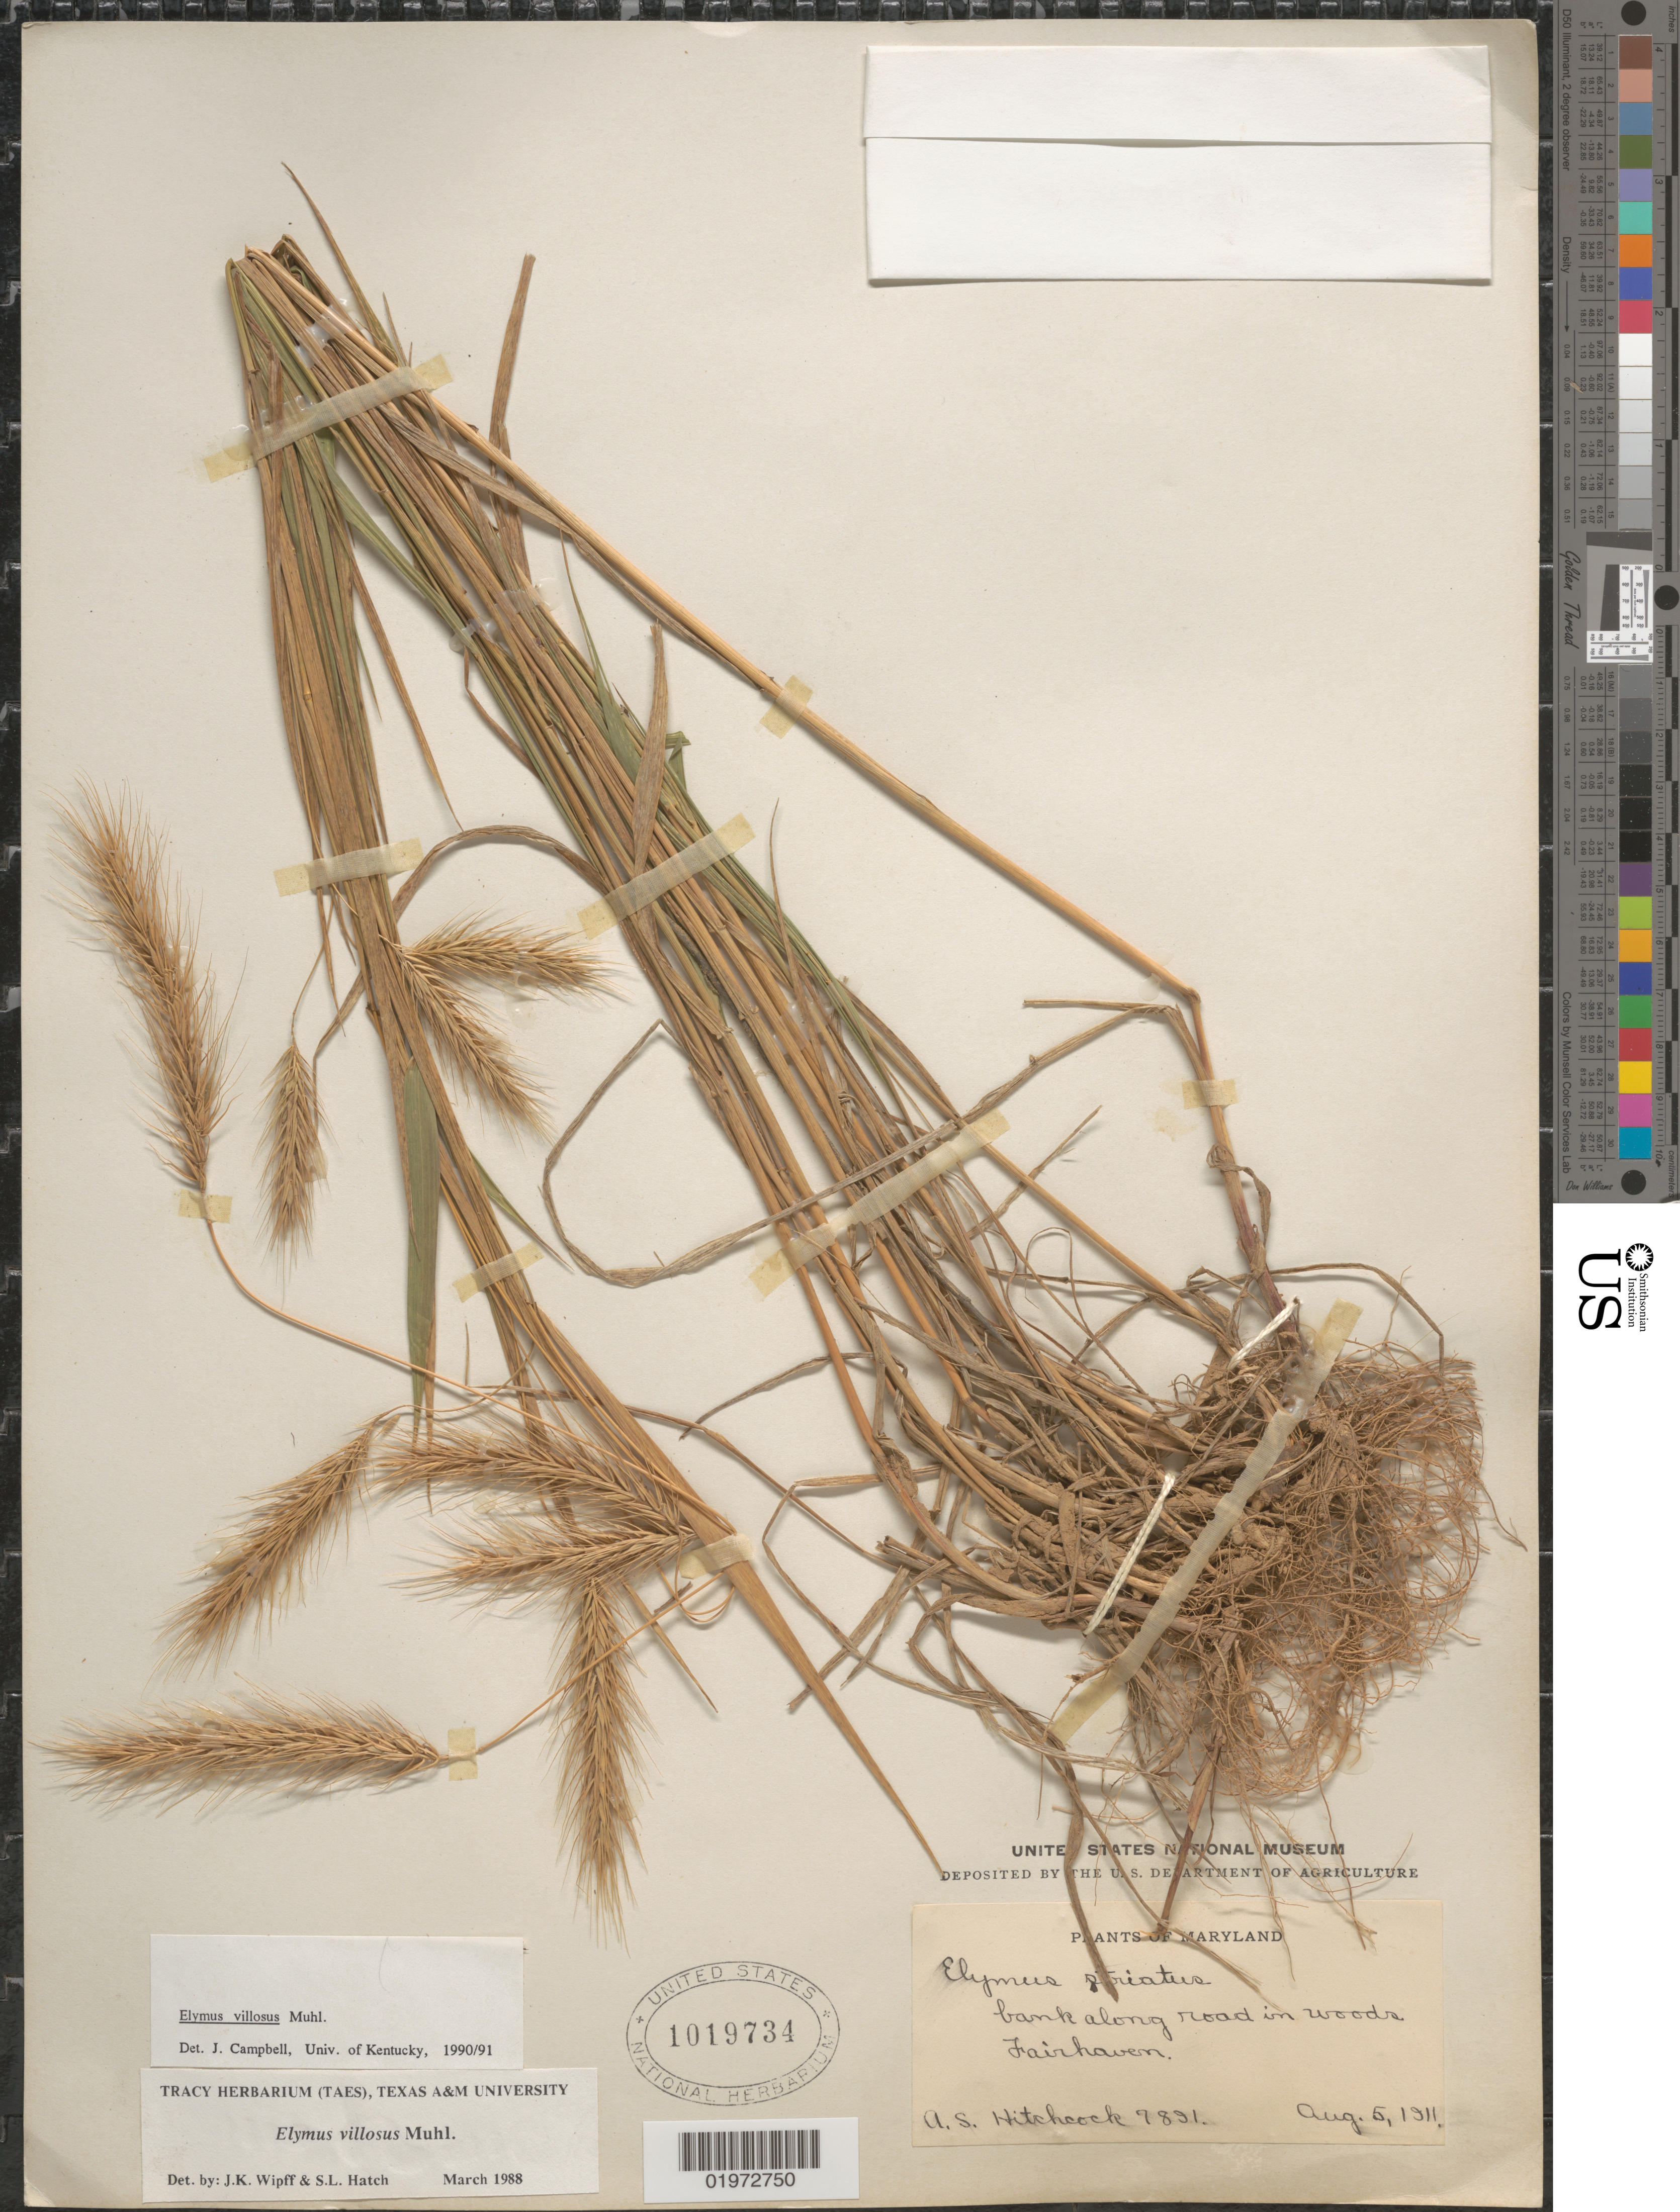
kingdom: Plantae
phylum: Tracheophyta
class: Liliopsida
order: Poales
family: Poaceae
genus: Elymus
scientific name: Elymus villosus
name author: Muhl. ex Willd.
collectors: A. S. Hitchcock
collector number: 7891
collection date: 1911-08-05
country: United States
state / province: Maryland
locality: Bank along road in woods Fairhaven.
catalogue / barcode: US 1019734